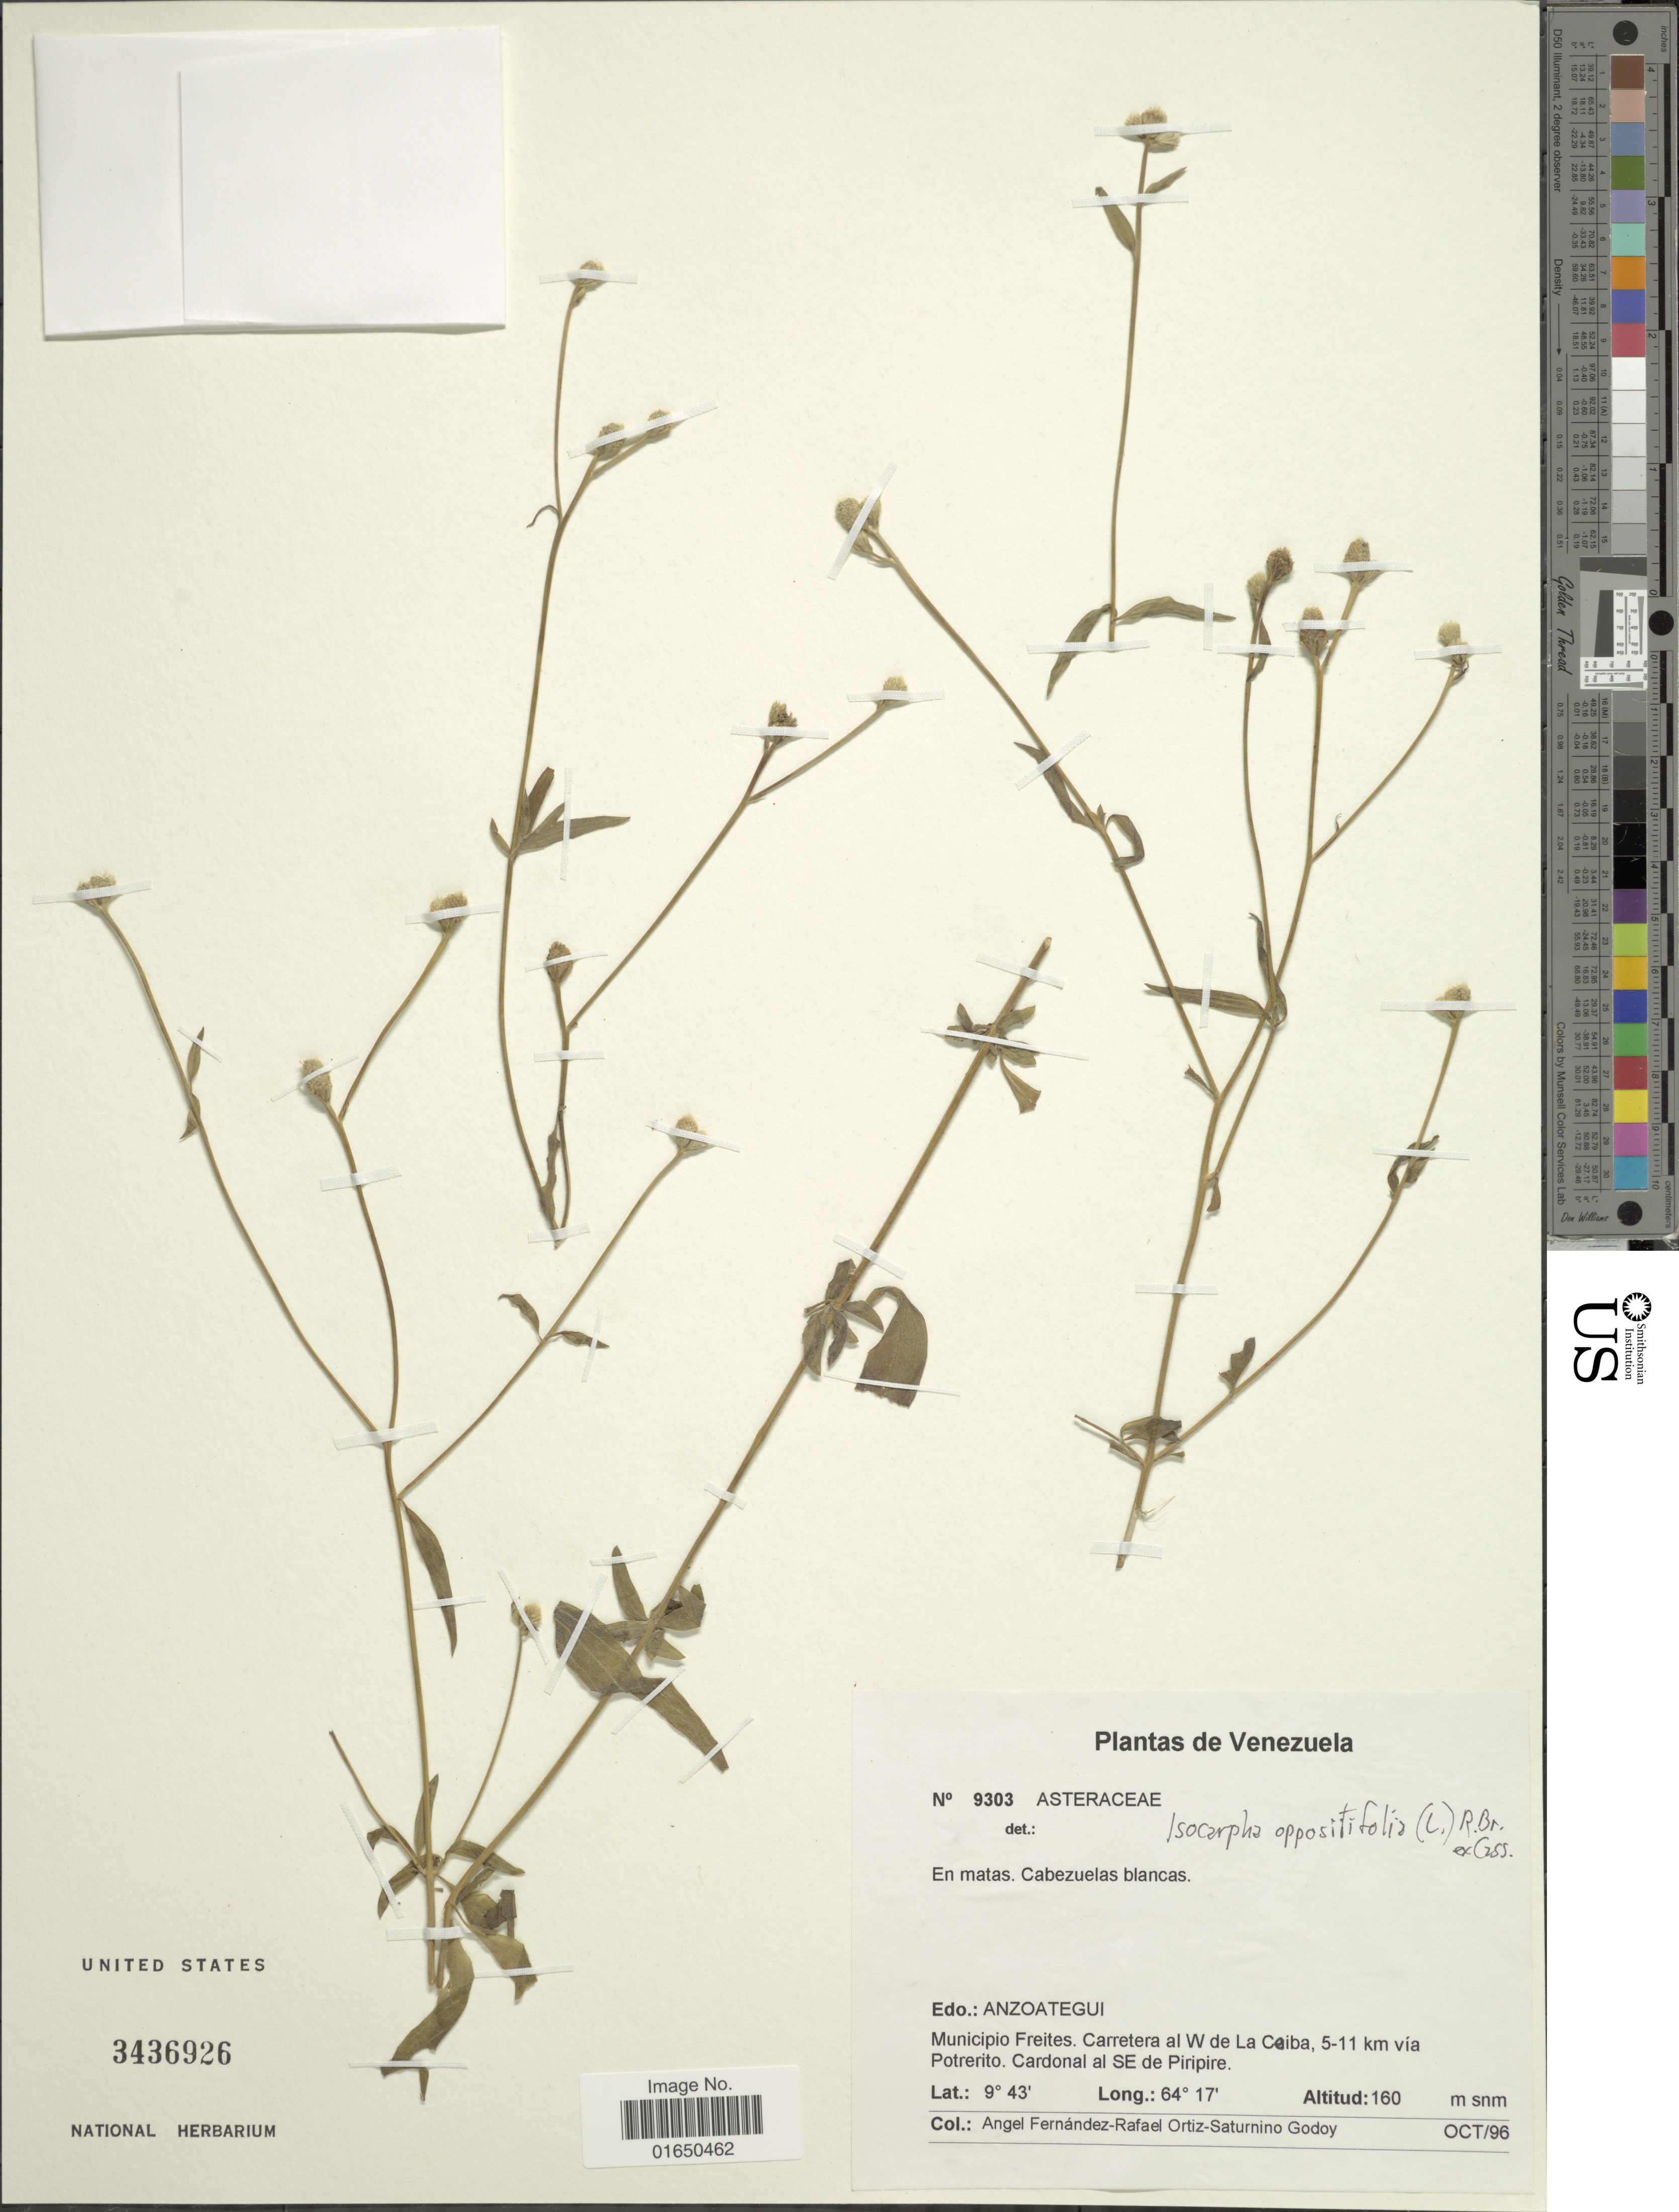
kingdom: Plantae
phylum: Tracheophyta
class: Magnoliopsida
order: Asterales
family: Asteraceae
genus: Isocarpha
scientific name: Isocarpha oppositifolia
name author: (L.) Cass.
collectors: Á. Fernández, R. Ortíz & S. Godoy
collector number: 9303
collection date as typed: Transcribed d/m/y: /10/96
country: Venezuela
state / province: Anzoategui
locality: Municipio Freites, Carretera al W de la Ceiba, 5-11 km via Potrerito, Cardonal al SE de Piripire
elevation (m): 160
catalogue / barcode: US 3436926